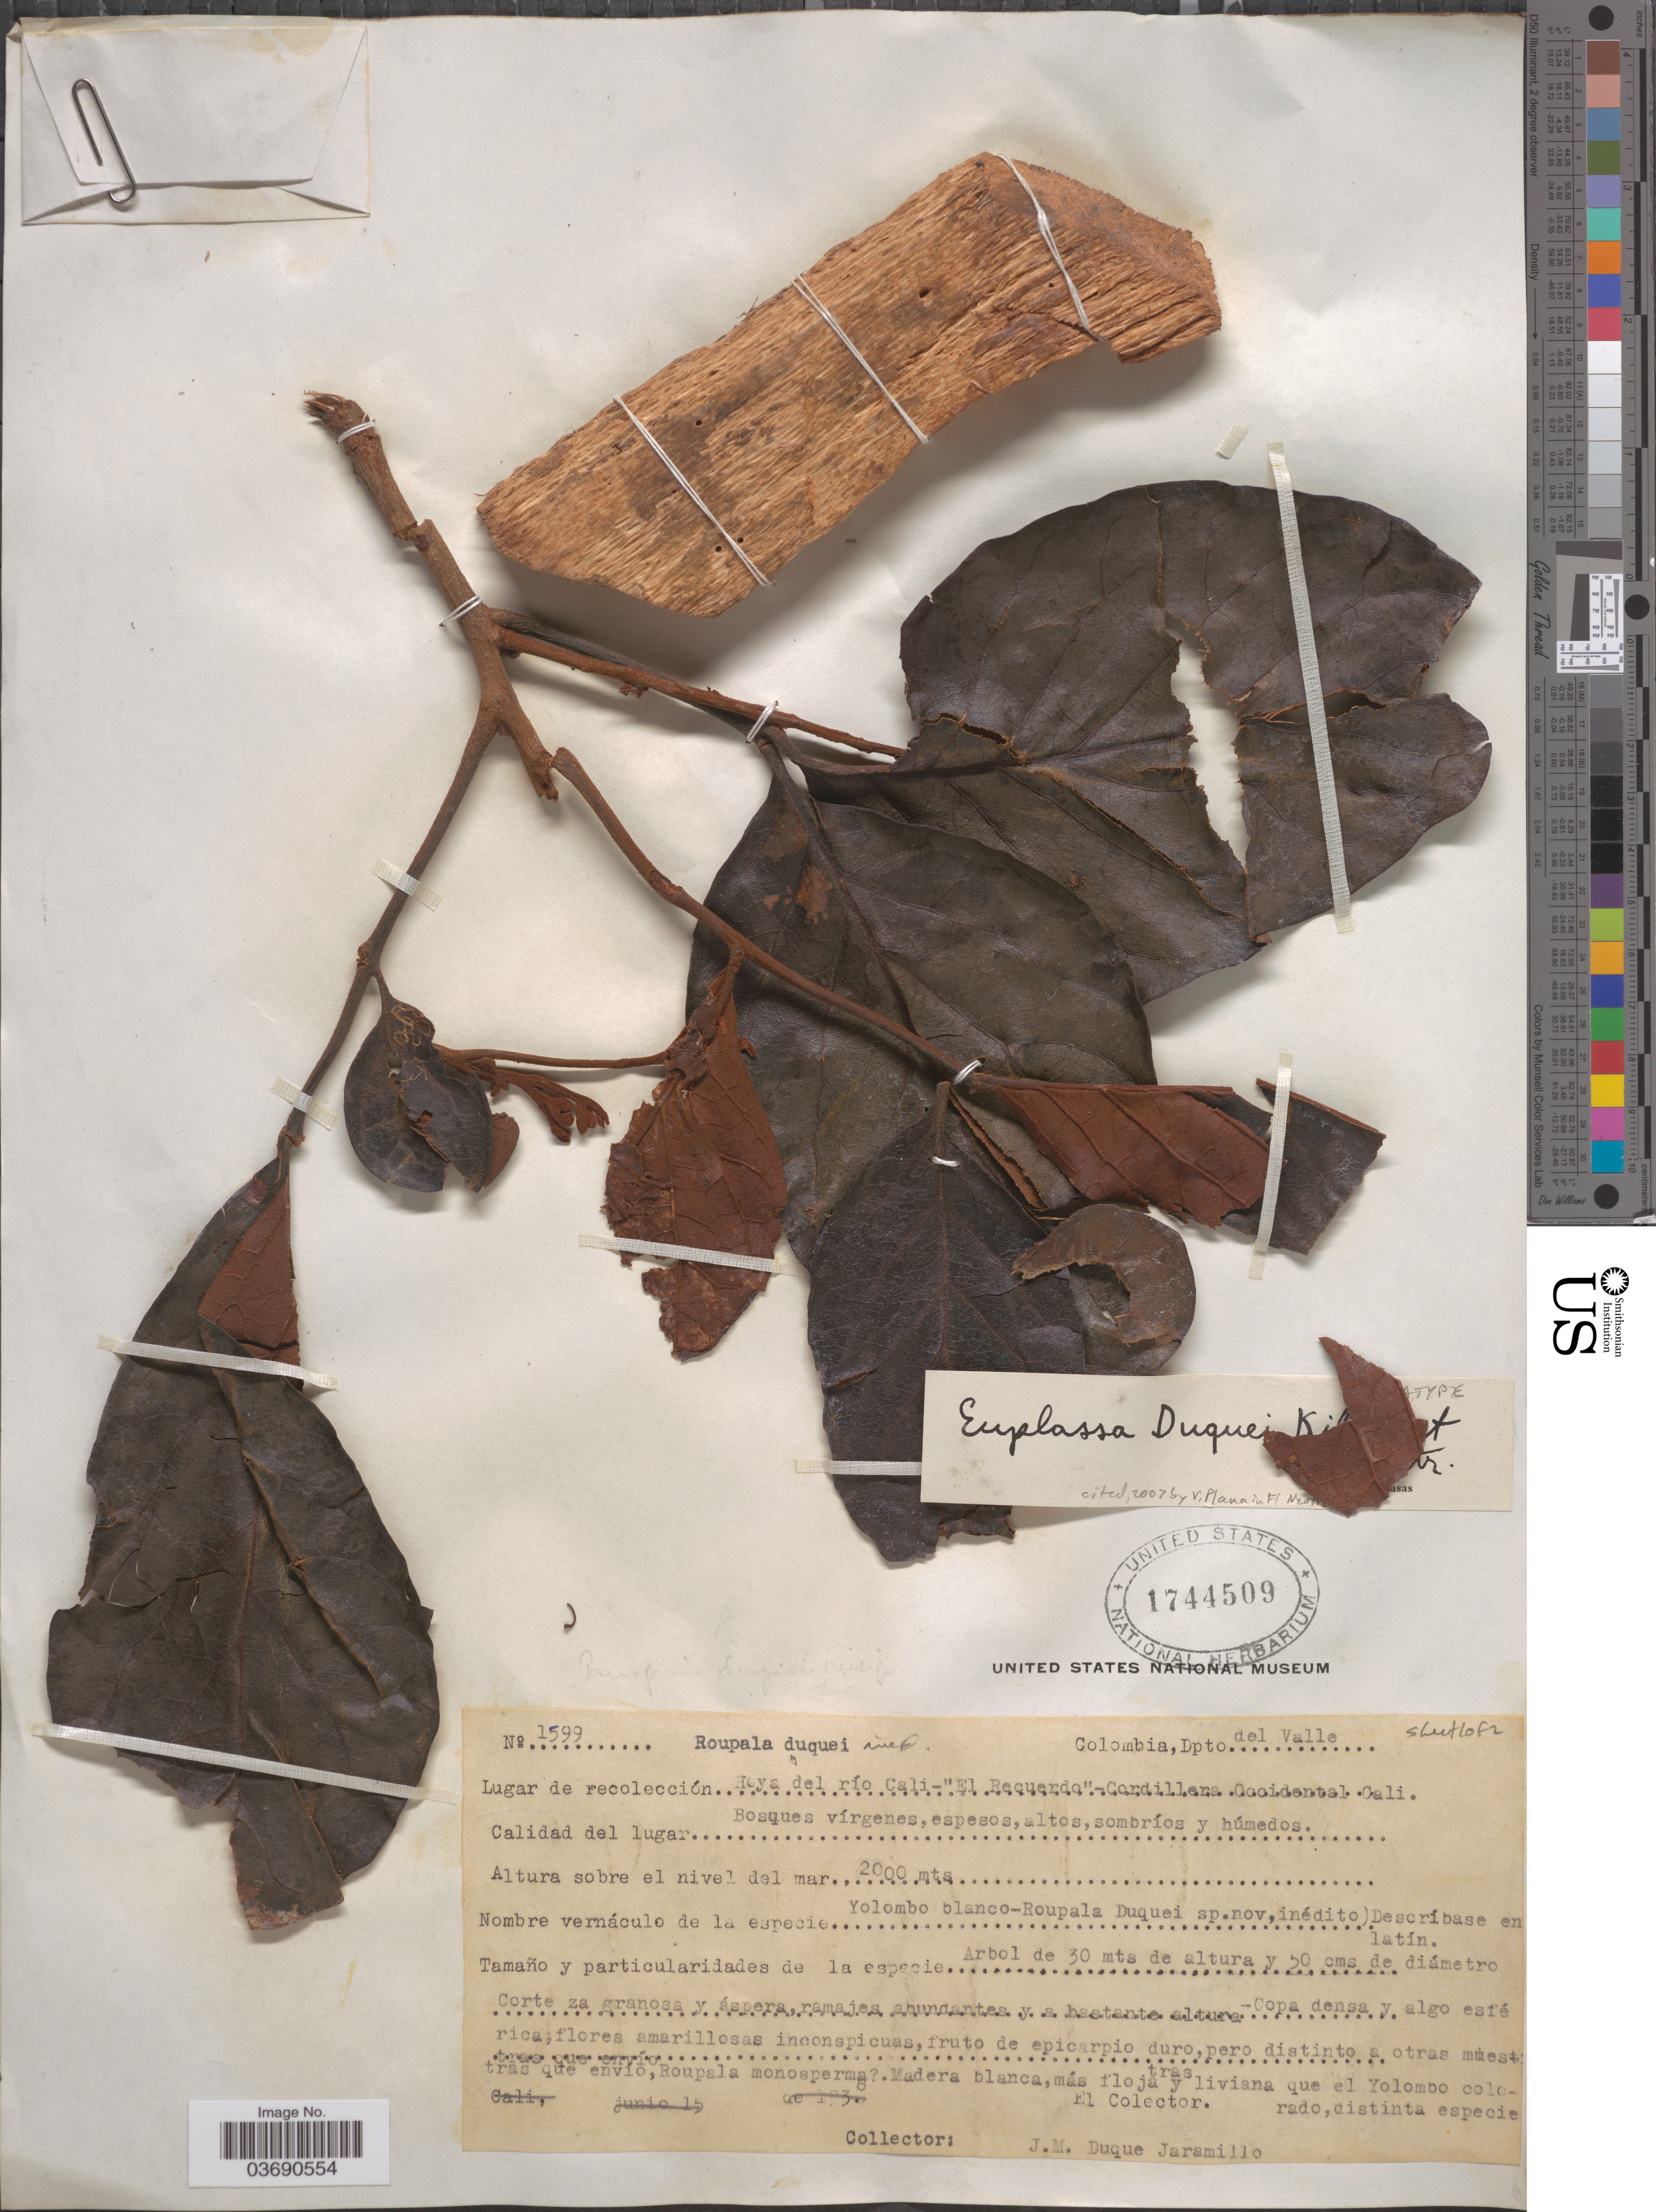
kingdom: Plantae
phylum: Tracheophyta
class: Magnoliopsida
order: Proteales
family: Proteaceae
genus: Euplassa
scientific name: Euplassa duquei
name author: Killip & Cuatrec.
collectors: J. M. Duque Jaramillo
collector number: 1599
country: Colombia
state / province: Valle del Cauca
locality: Dpto. del Valle. Hoya del río Cali-"El Recuerdo"-Cordillera Occidental Cali.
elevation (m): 2000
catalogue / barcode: US 1744509